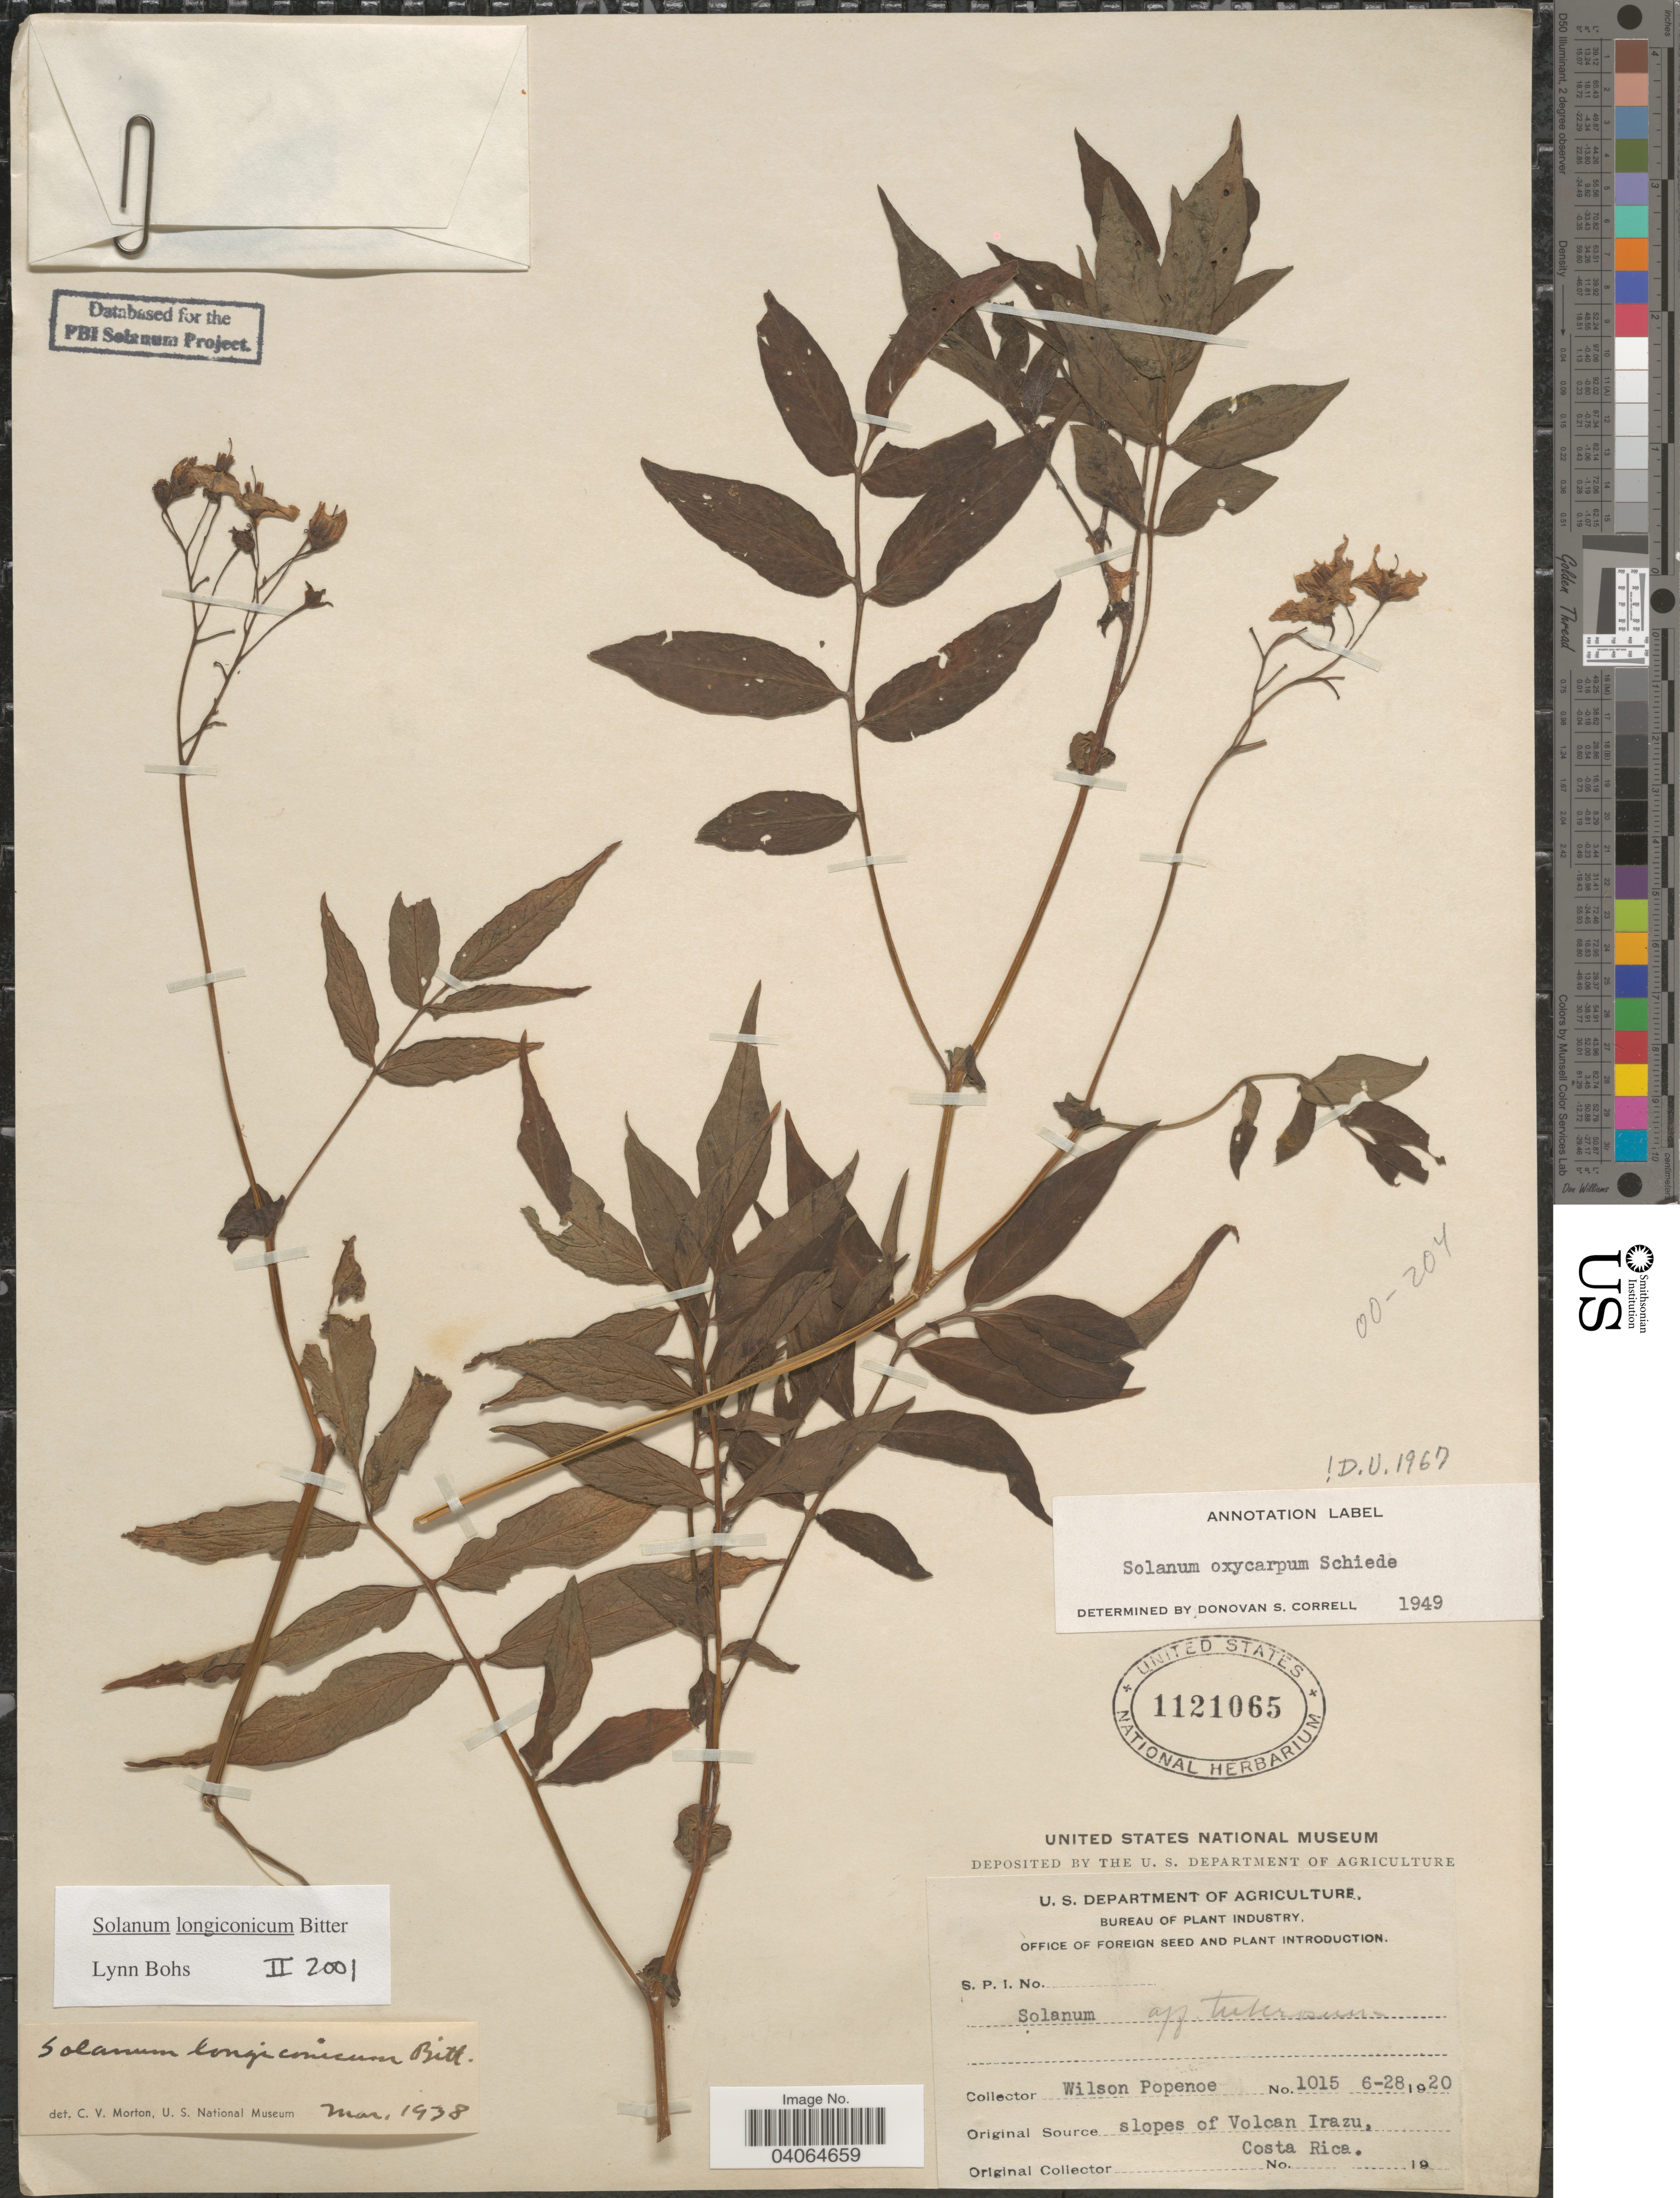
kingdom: Plantae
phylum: Tracheophyta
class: Magnoliopsida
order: Solanales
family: Solanaceae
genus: Solanum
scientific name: Solanum longiconicum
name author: Bitter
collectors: F. Popenoe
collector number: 1015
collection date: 1920-06-28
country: Costa Rica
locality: Slopes of Volcan Irazu.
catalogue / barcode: US 1121065